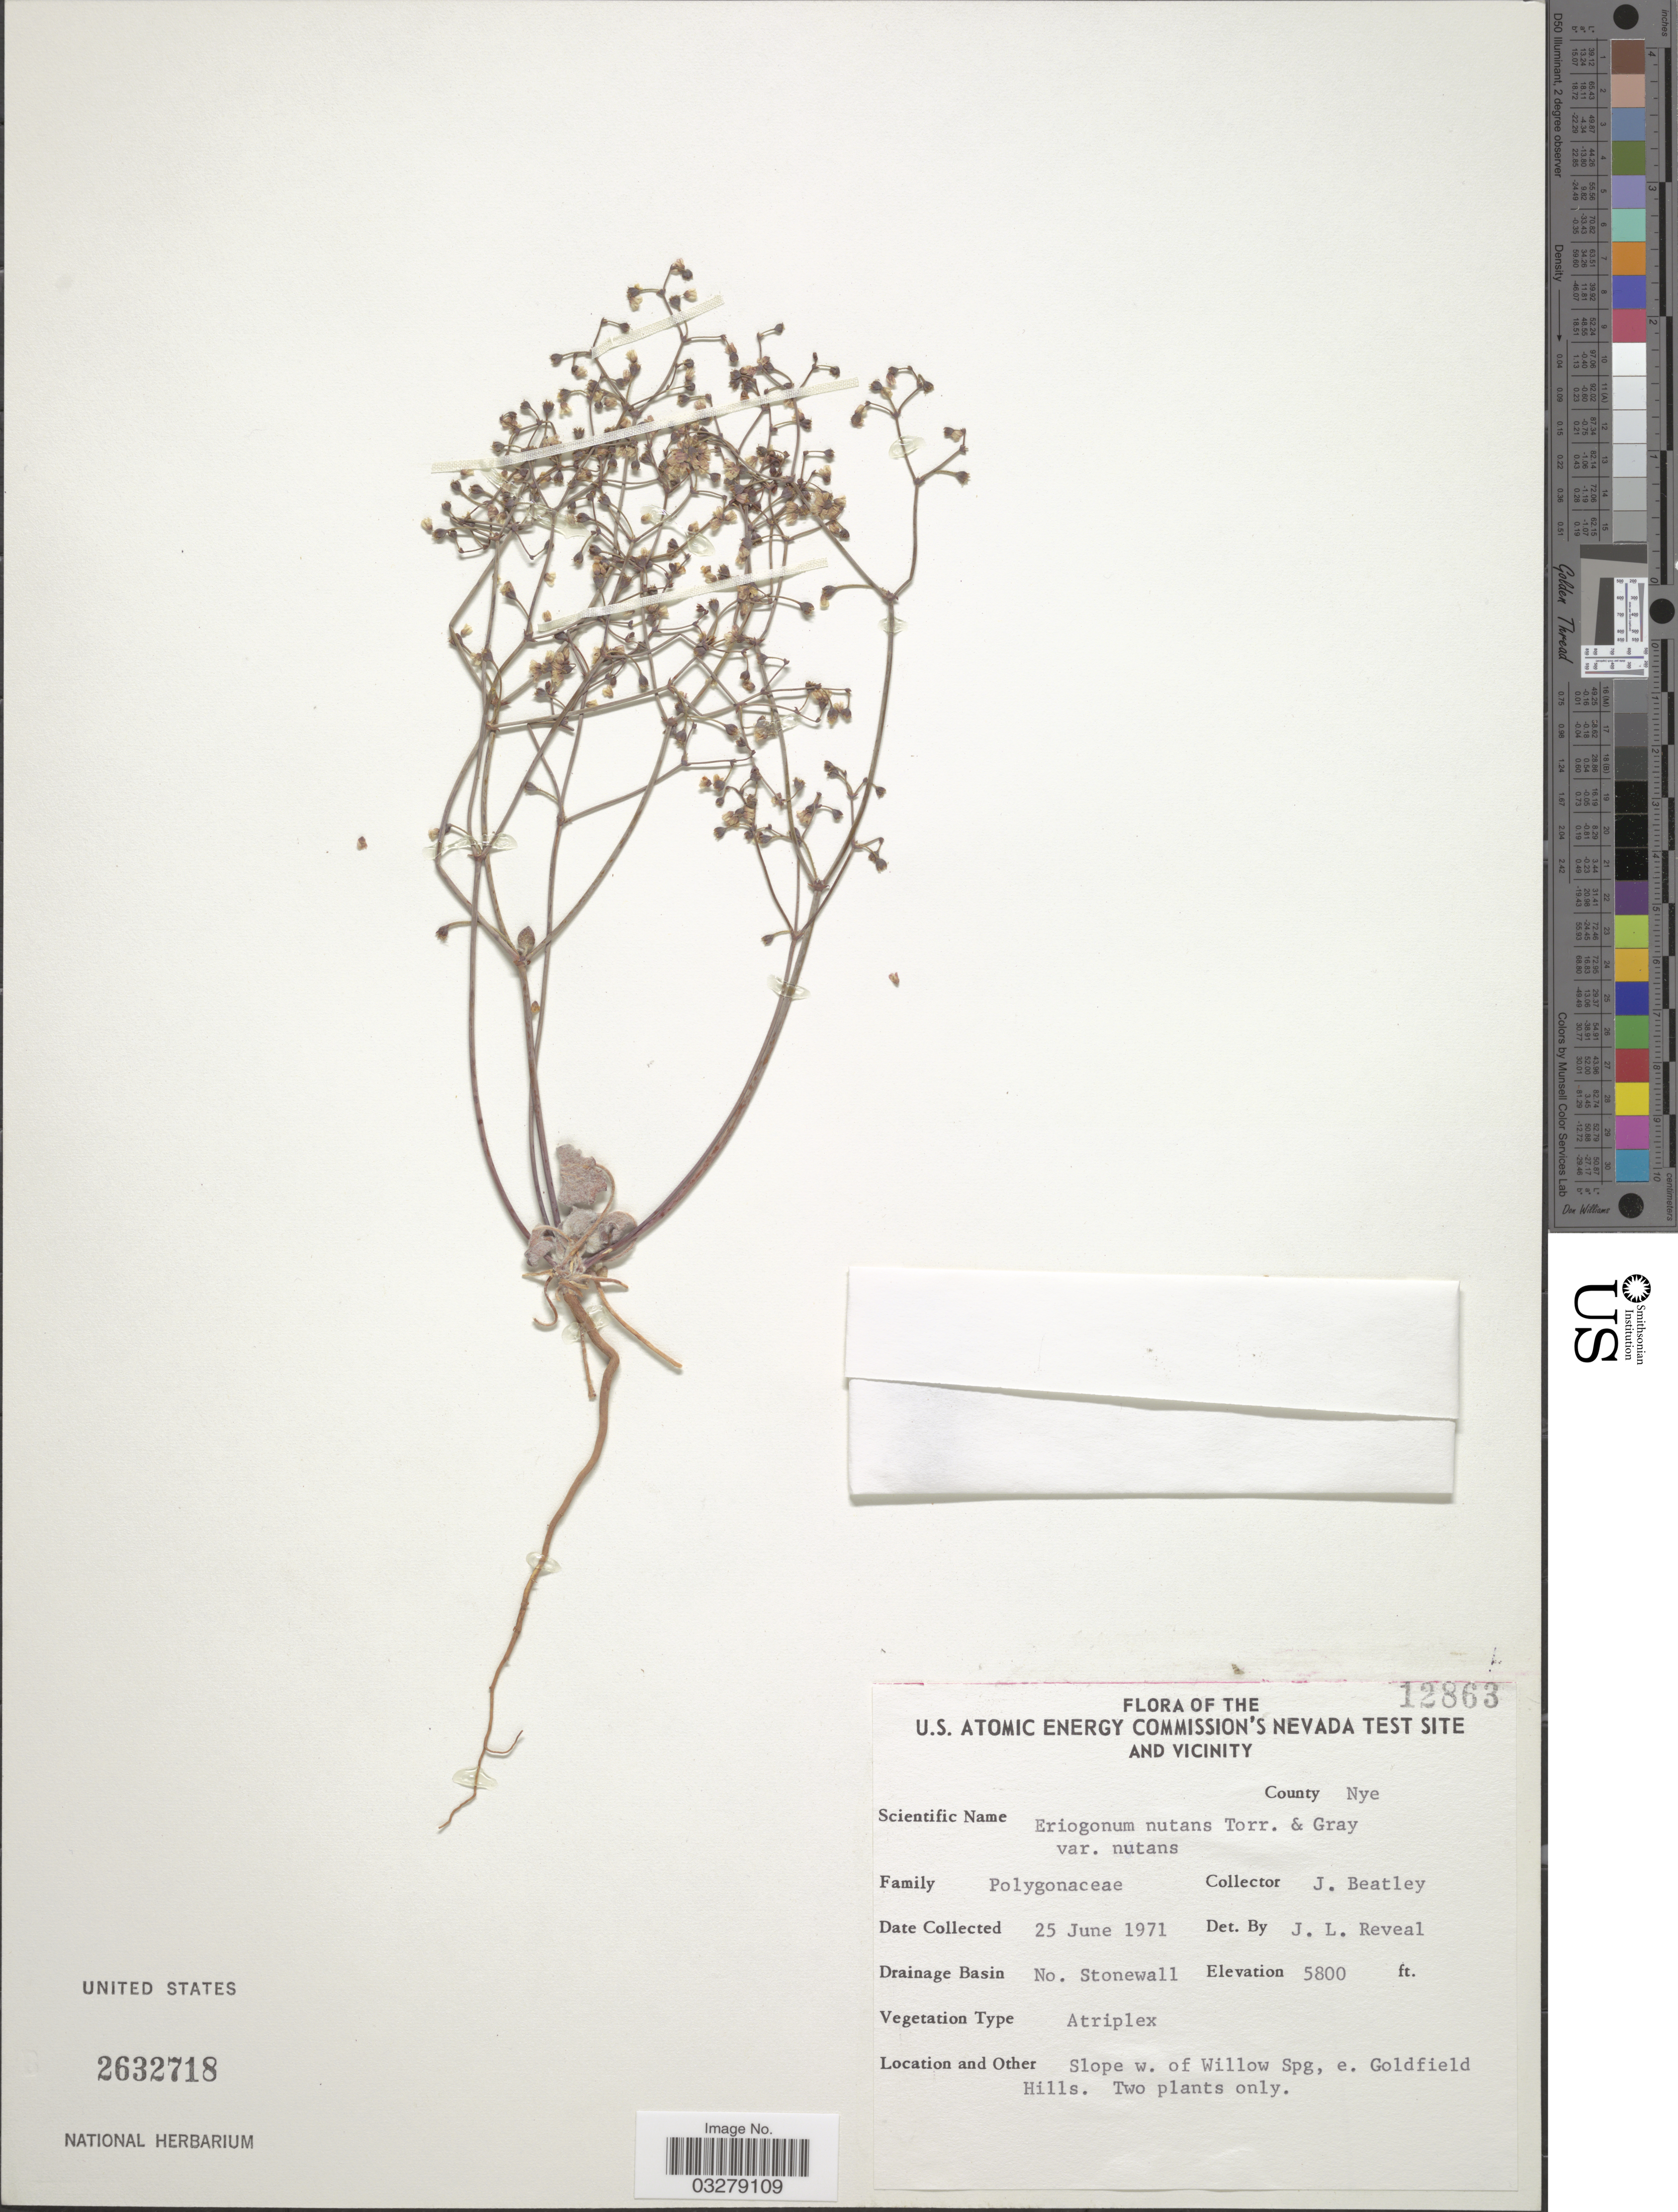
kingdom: Plantae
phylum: Tracheophyta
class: Magnoliopsida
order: Caryophyllales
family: Polygonaceae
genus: Eriogonum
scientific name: Eriogonum nutans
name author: Torr. & A. Gray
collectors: J. C. Beatley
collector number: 12863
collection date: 1971-06-25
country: United States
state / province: Nevada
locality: U.S. Atomic Energy Commission's Nevada Test Site and vicinity. County Nye. Drainage Basin No. Stonewall. Slope w. of Willow Spg, e. Goldfield Hills.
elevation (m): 1768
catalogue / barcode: US 2632718